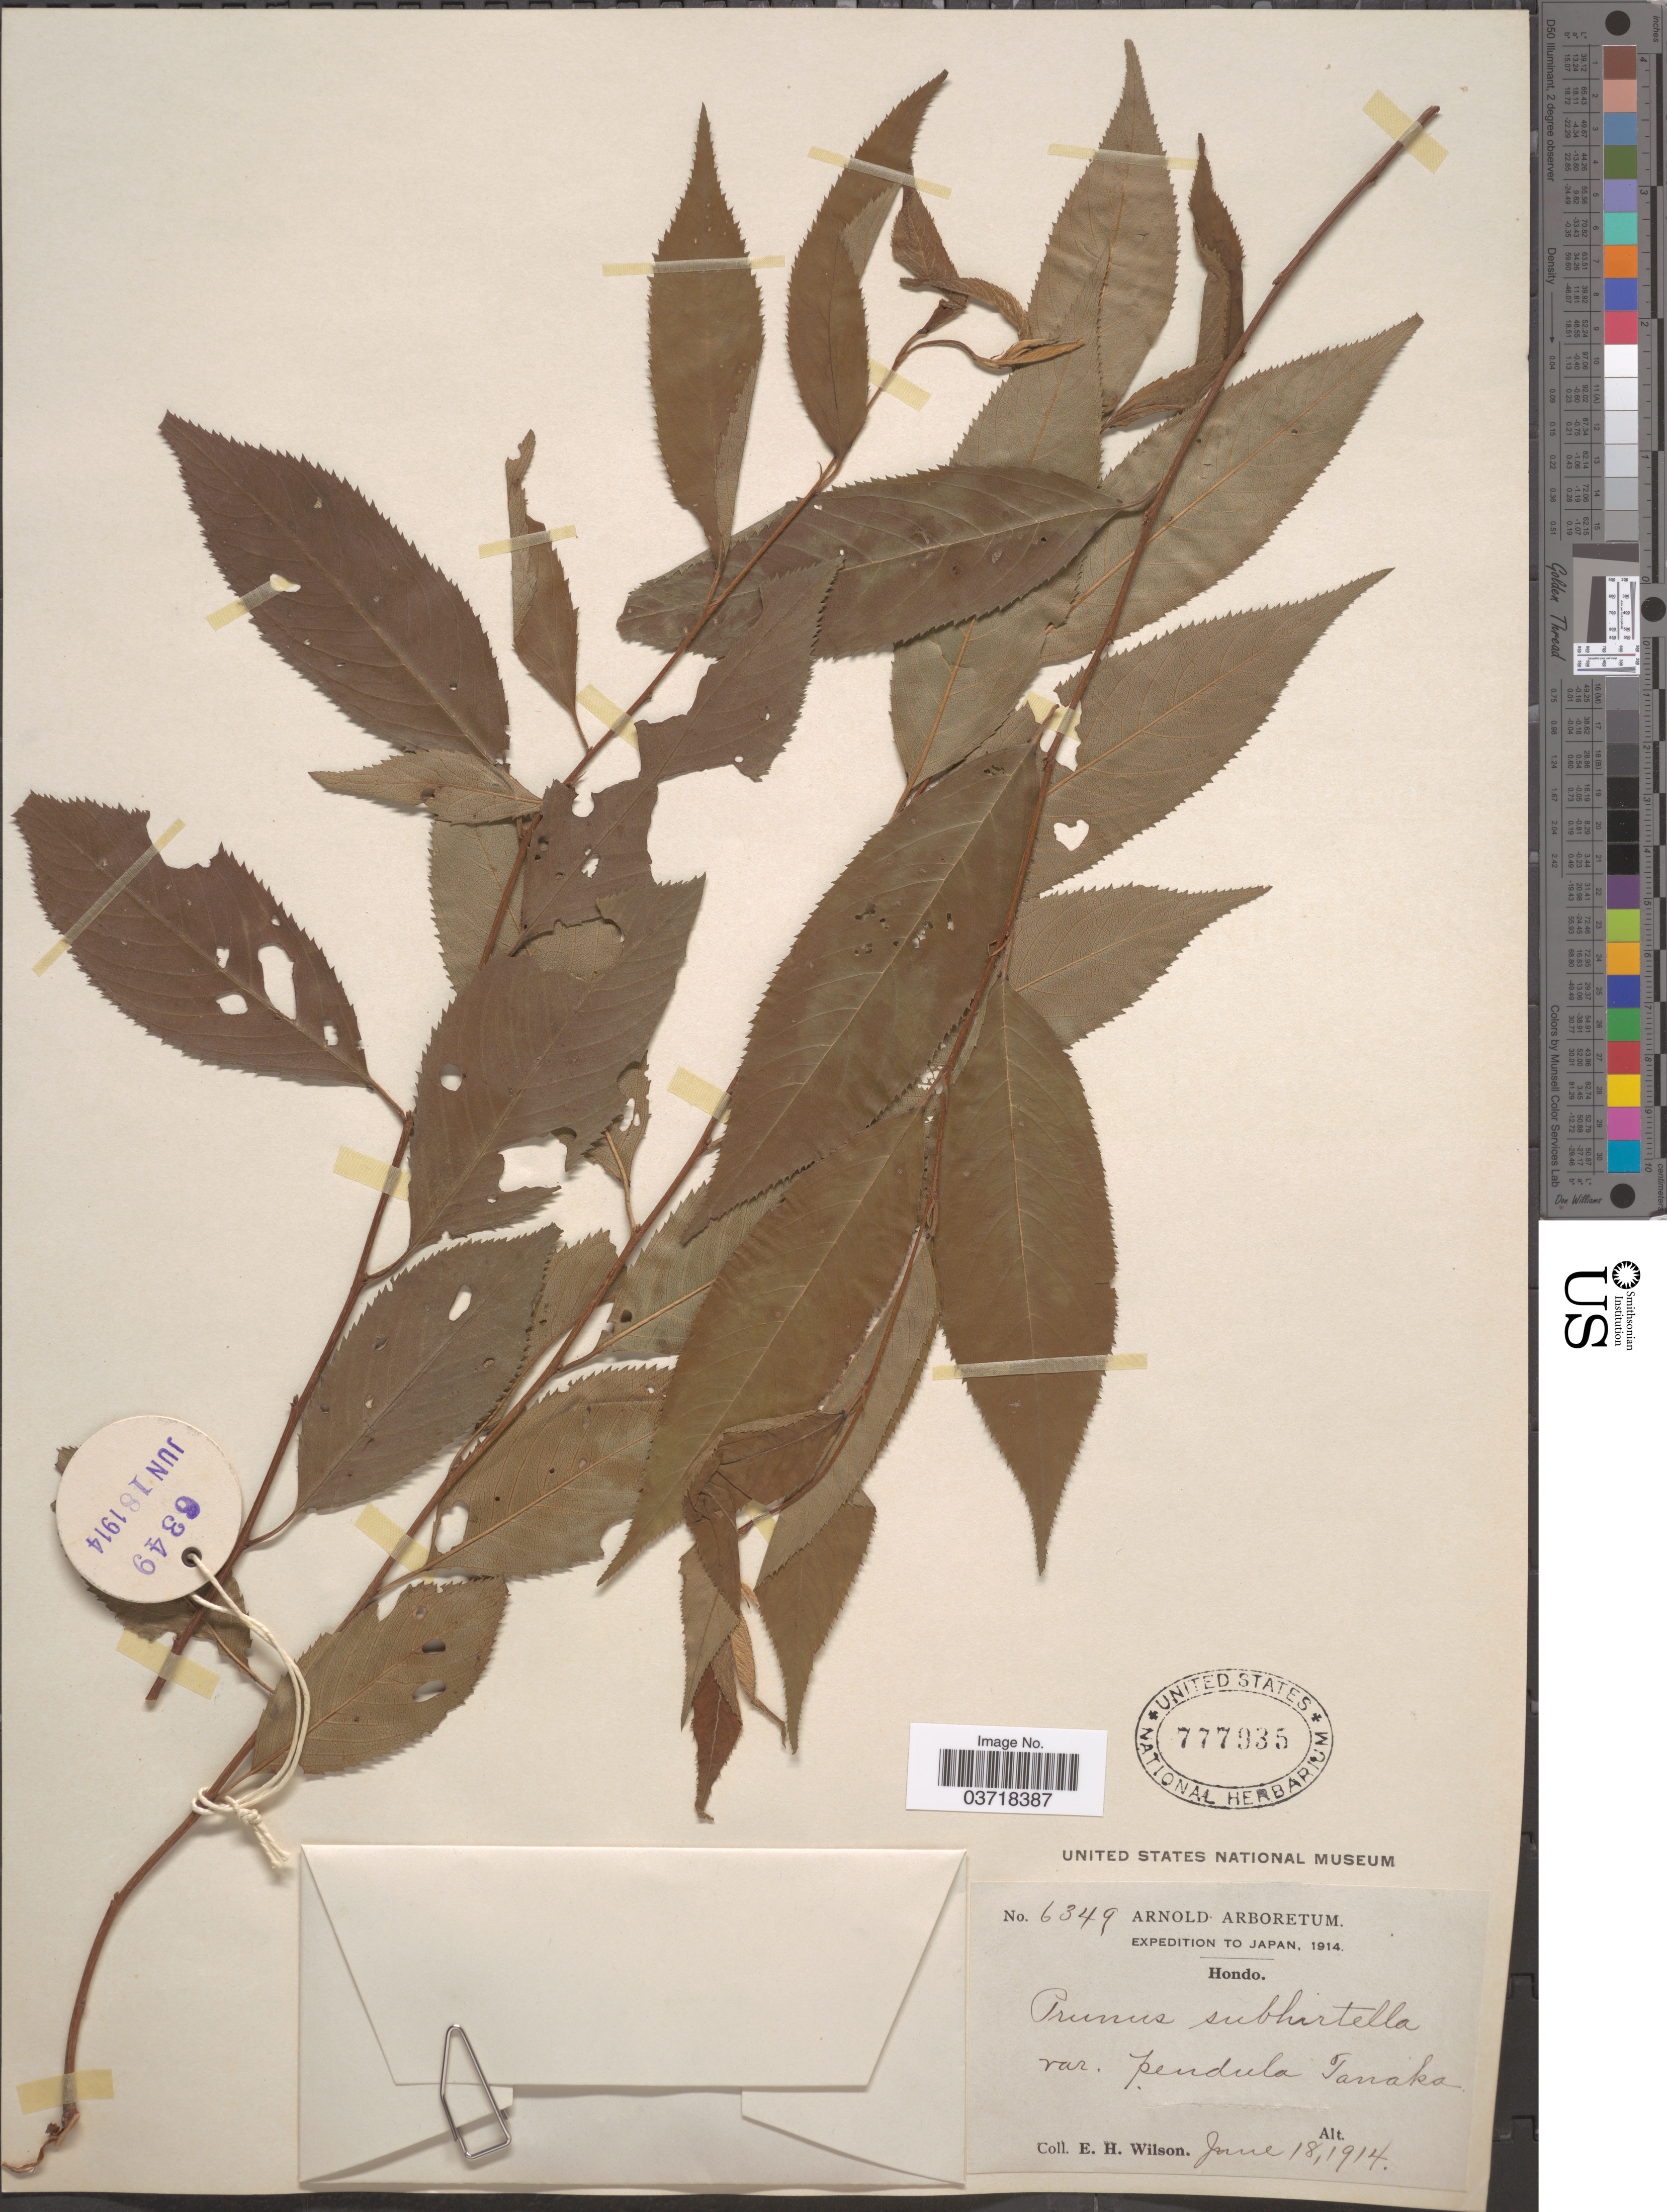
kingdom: Plantae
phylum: Tracheophyta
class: Magnoliopsida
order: Rosales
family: Rosaceae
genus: Prunus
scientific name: Prunus subhirtella var. pendula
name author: Tanaka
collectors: E. Wilson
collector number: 6349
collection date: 1914-06-18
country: Japan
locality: Hondo.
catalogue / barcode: US 777935